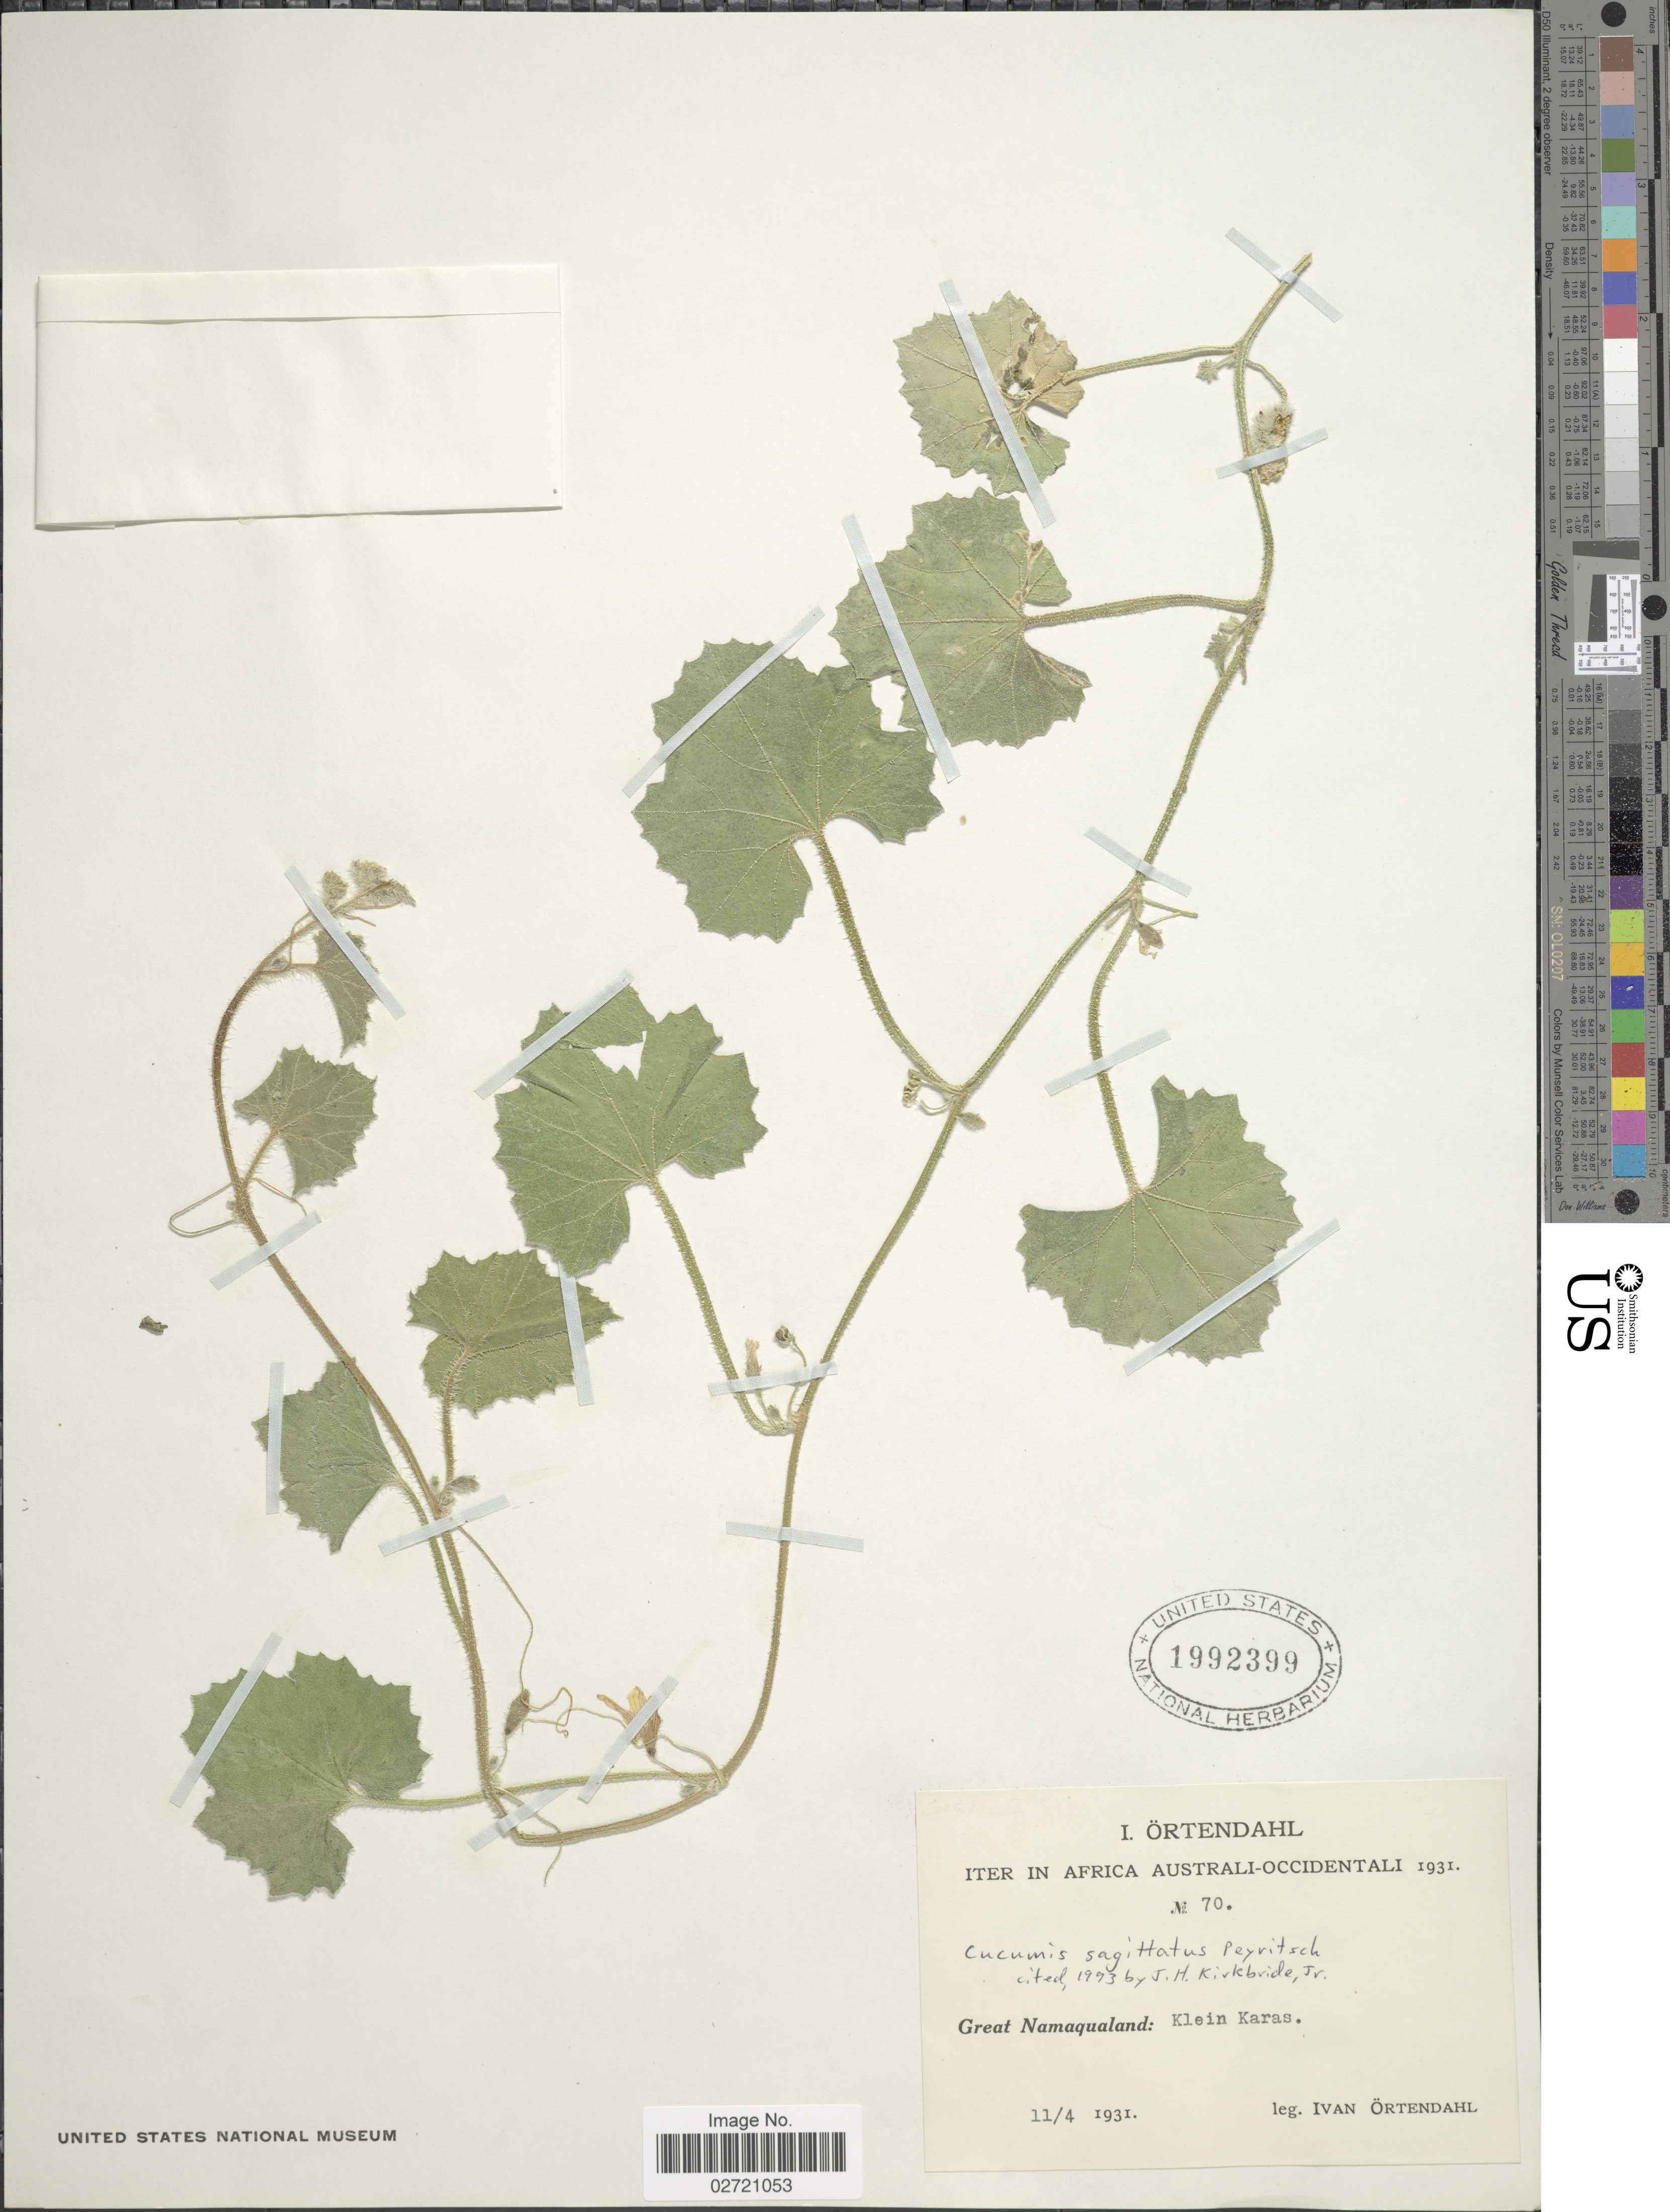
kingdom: Plantae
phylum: Tracheophyta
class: Magnoliopsida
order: Cucurbitales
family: Cucurbitaceae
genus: Cucumis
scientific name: Cucumis sagittatus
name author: Peyr.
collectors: I. Ortendahl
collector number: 70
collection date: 1931-04-11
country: Namibia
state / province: Karas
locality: Iter in Africa Australi-Occidentali. Great Namaqualand: Klein Karas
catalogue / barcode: US 1992399